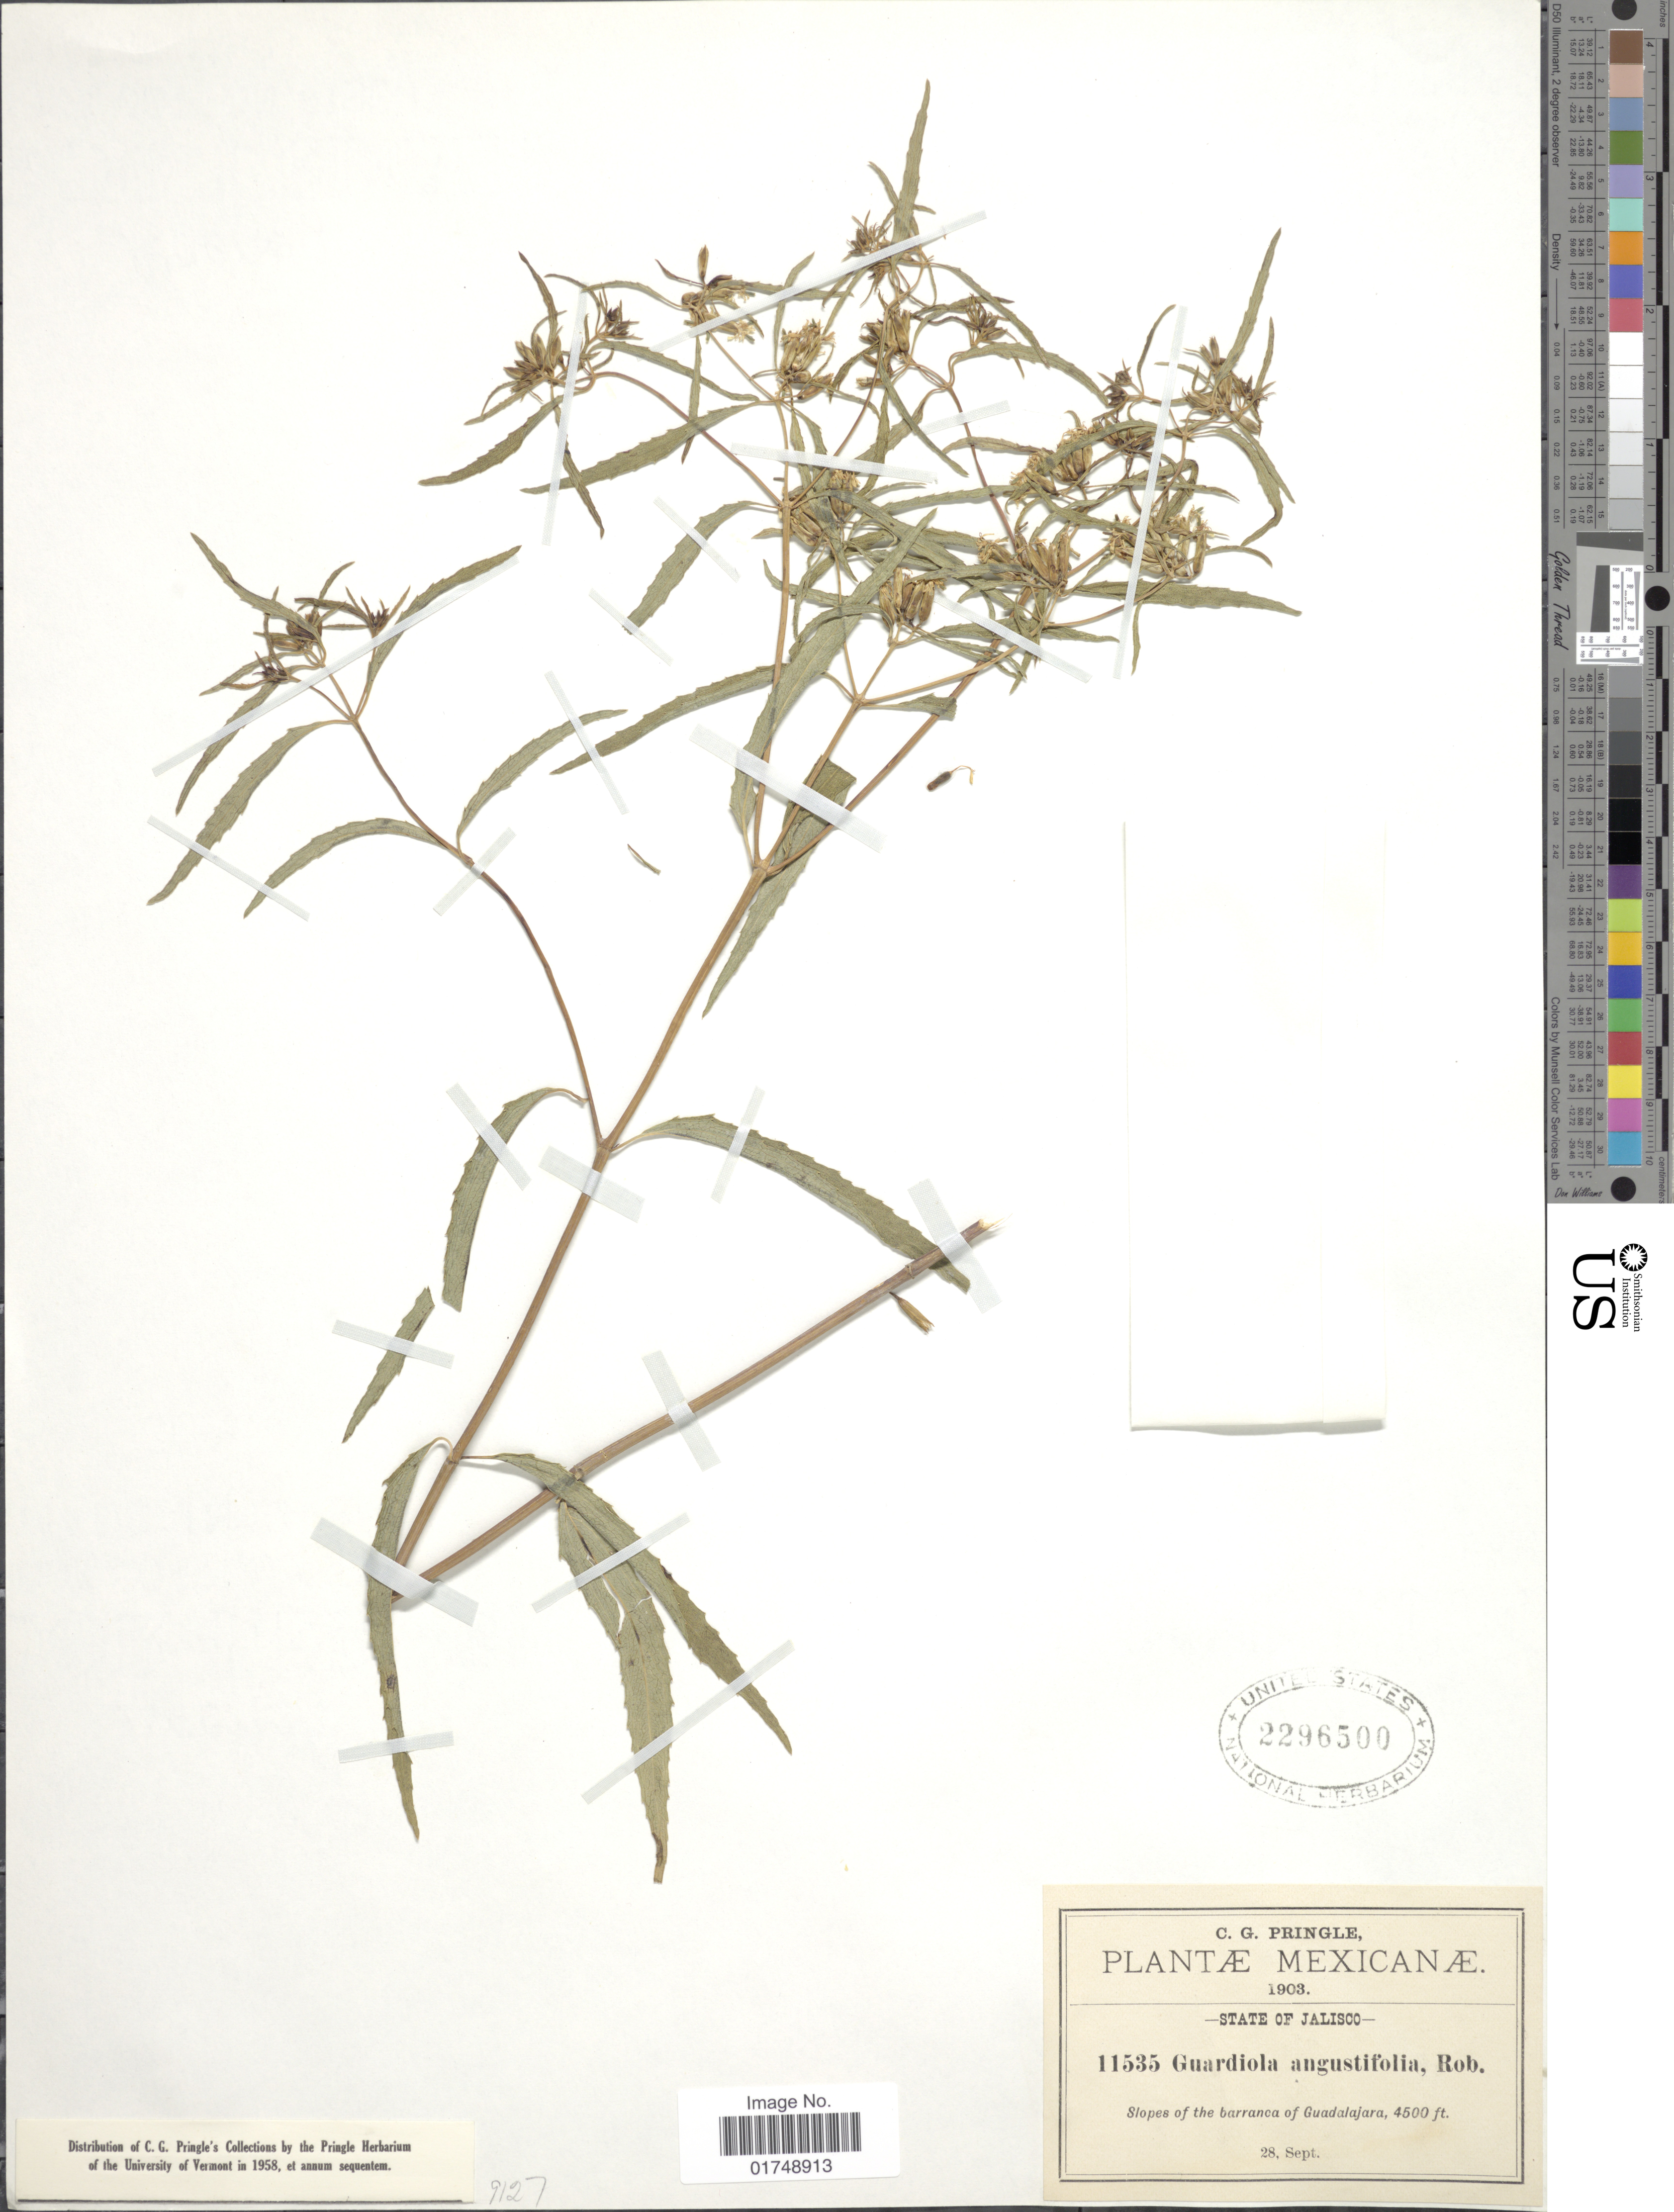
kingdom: Plantae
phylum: Tracheophyta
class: Magnoliopsida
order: Asterales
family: Asteraceae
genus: Guardiola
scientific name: Guardiola angustifolia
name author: B.L. Rob.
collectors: C. G. Pringle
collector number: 11535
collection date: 1903-09-28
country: Mexico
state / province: Jalisco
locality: Slopes of the barranca of Guadalajara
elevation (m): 1372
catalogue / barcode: US 2296500